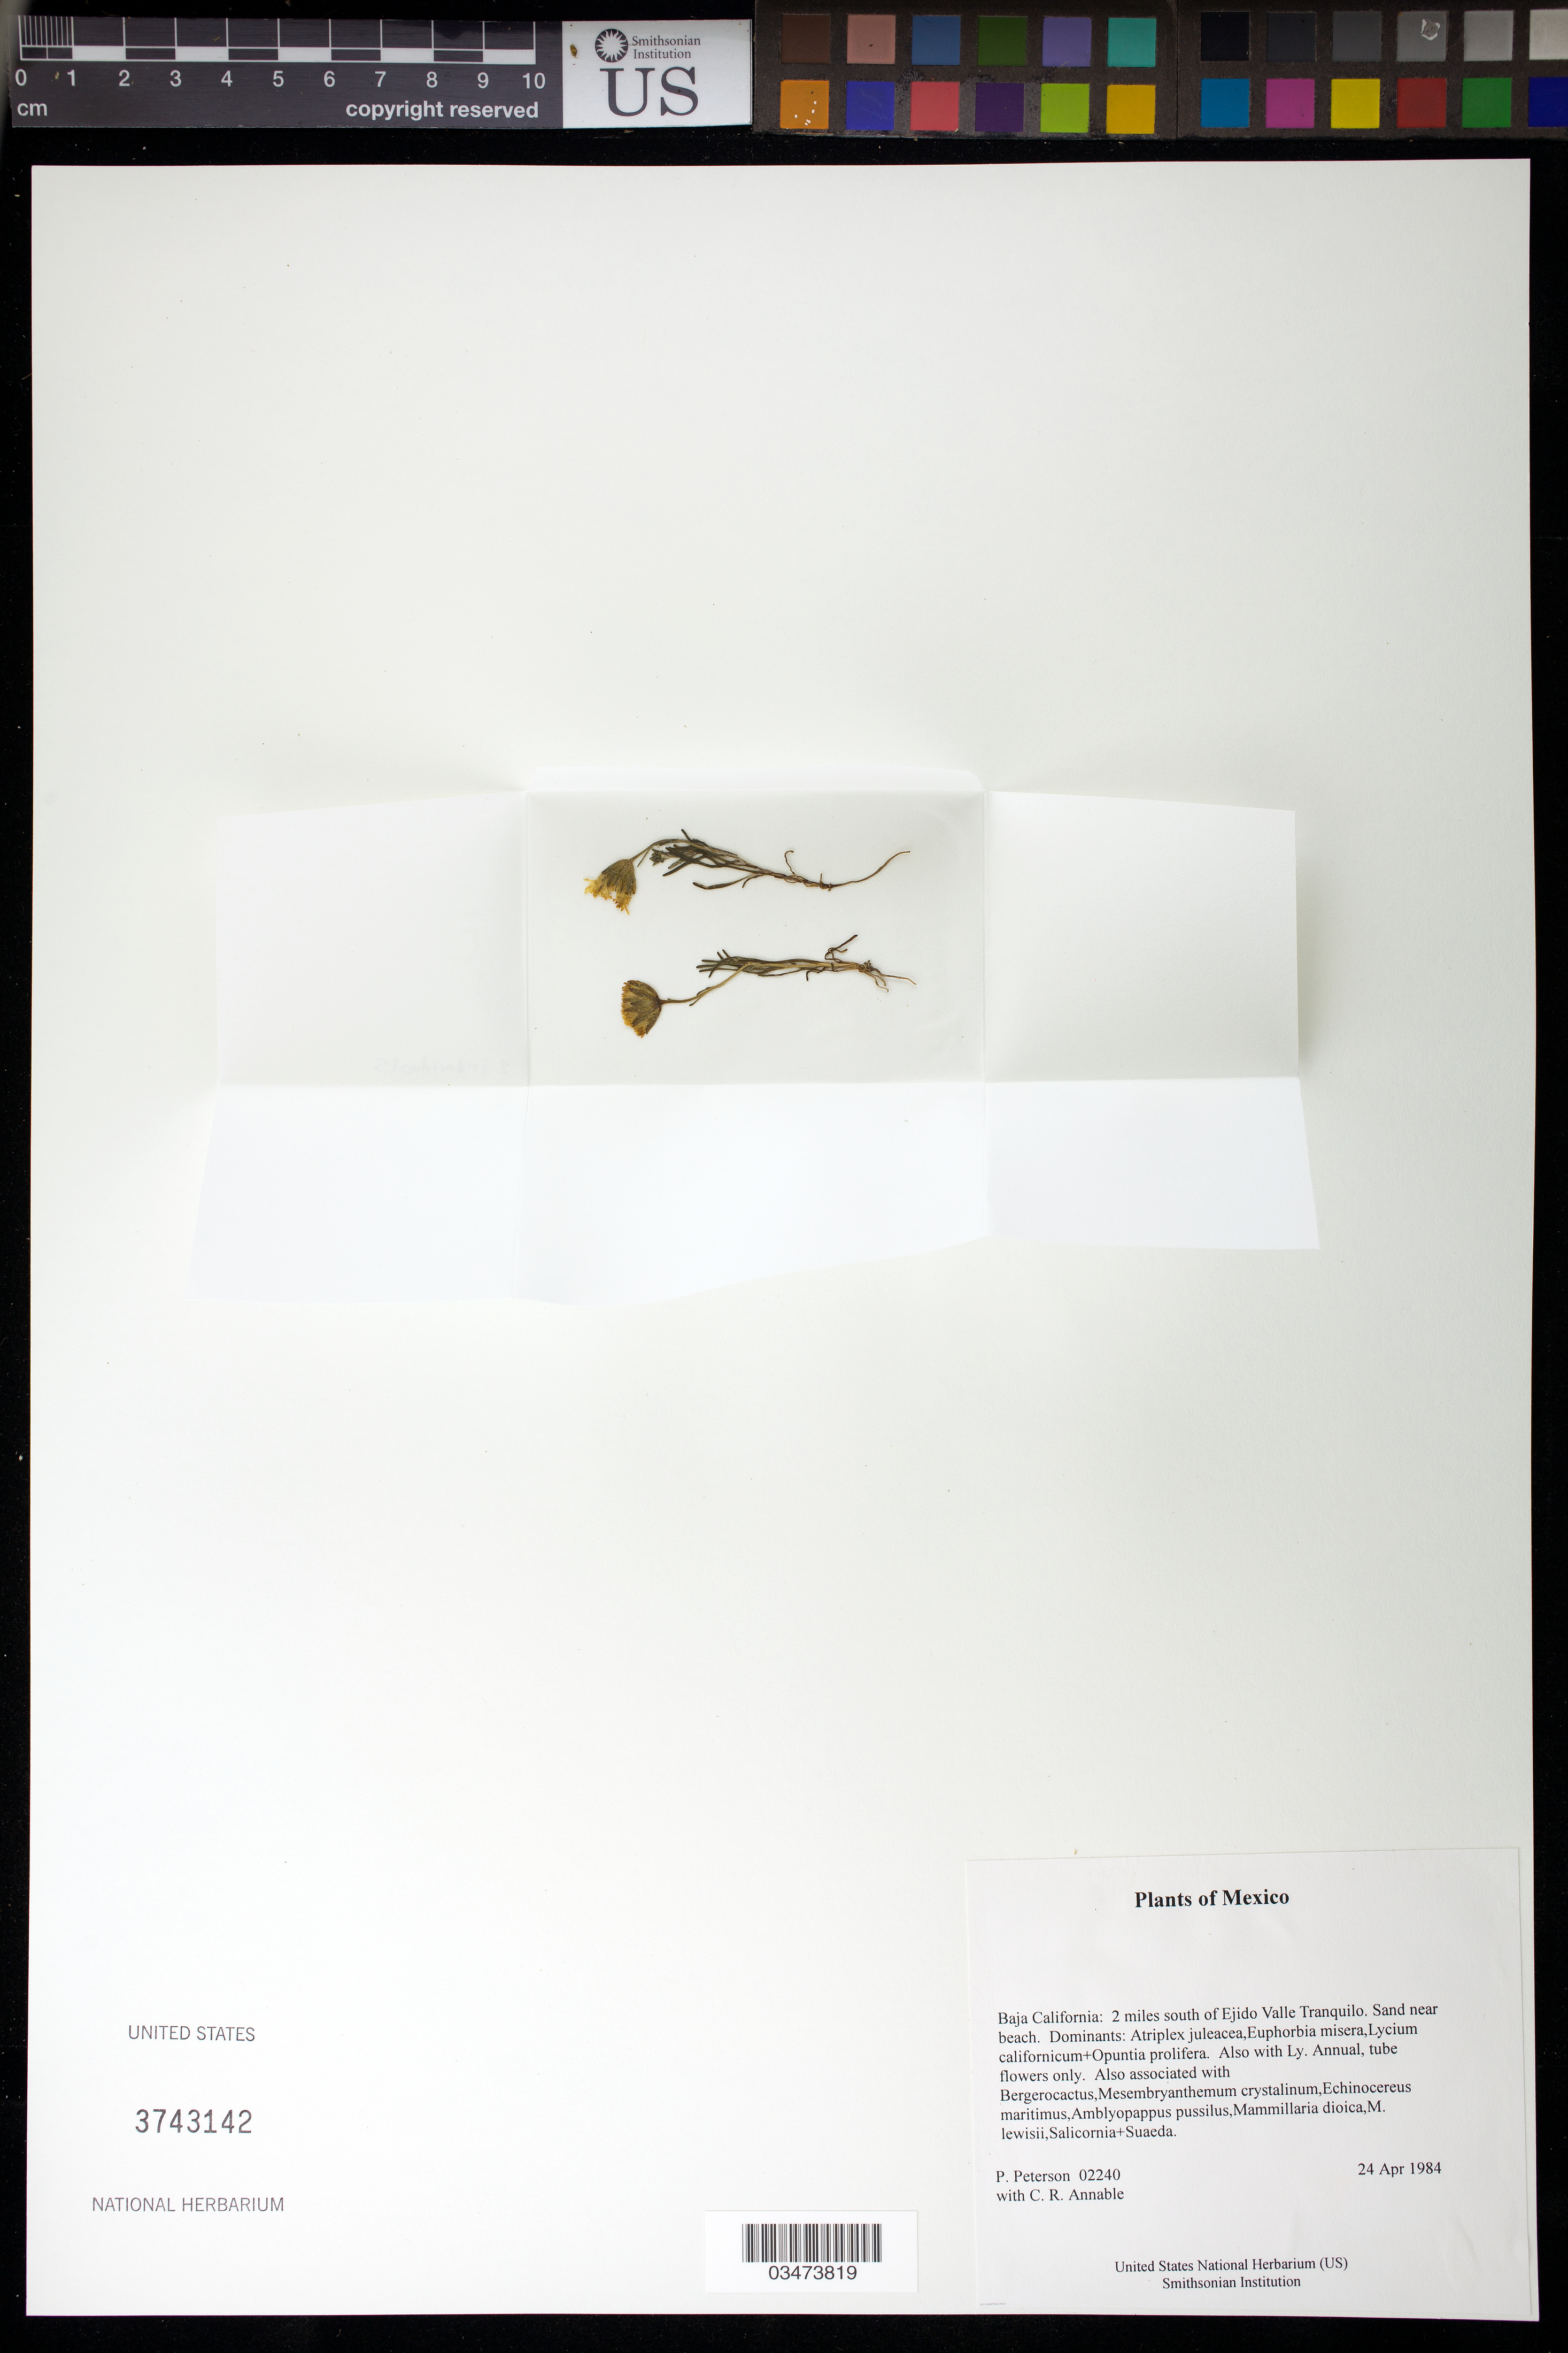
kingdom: Plantae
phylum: Tracheophyta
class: Magnoliopsida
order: Asterales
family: Asteraceae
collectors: P. M. Peterson & C. R. Annable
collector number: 02240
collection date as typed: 24 Apr 1984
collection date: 1984-04-24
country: Mexico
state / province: Baja California Norte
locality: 2 miles south of Ejido Valle Tranquilo.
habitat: Sand near beach. Dominants: Atriplex juleacea,Euphorbia misera,Lycium californicum+Opuntia prolifera. Also with Ly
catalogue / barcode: US 3743142